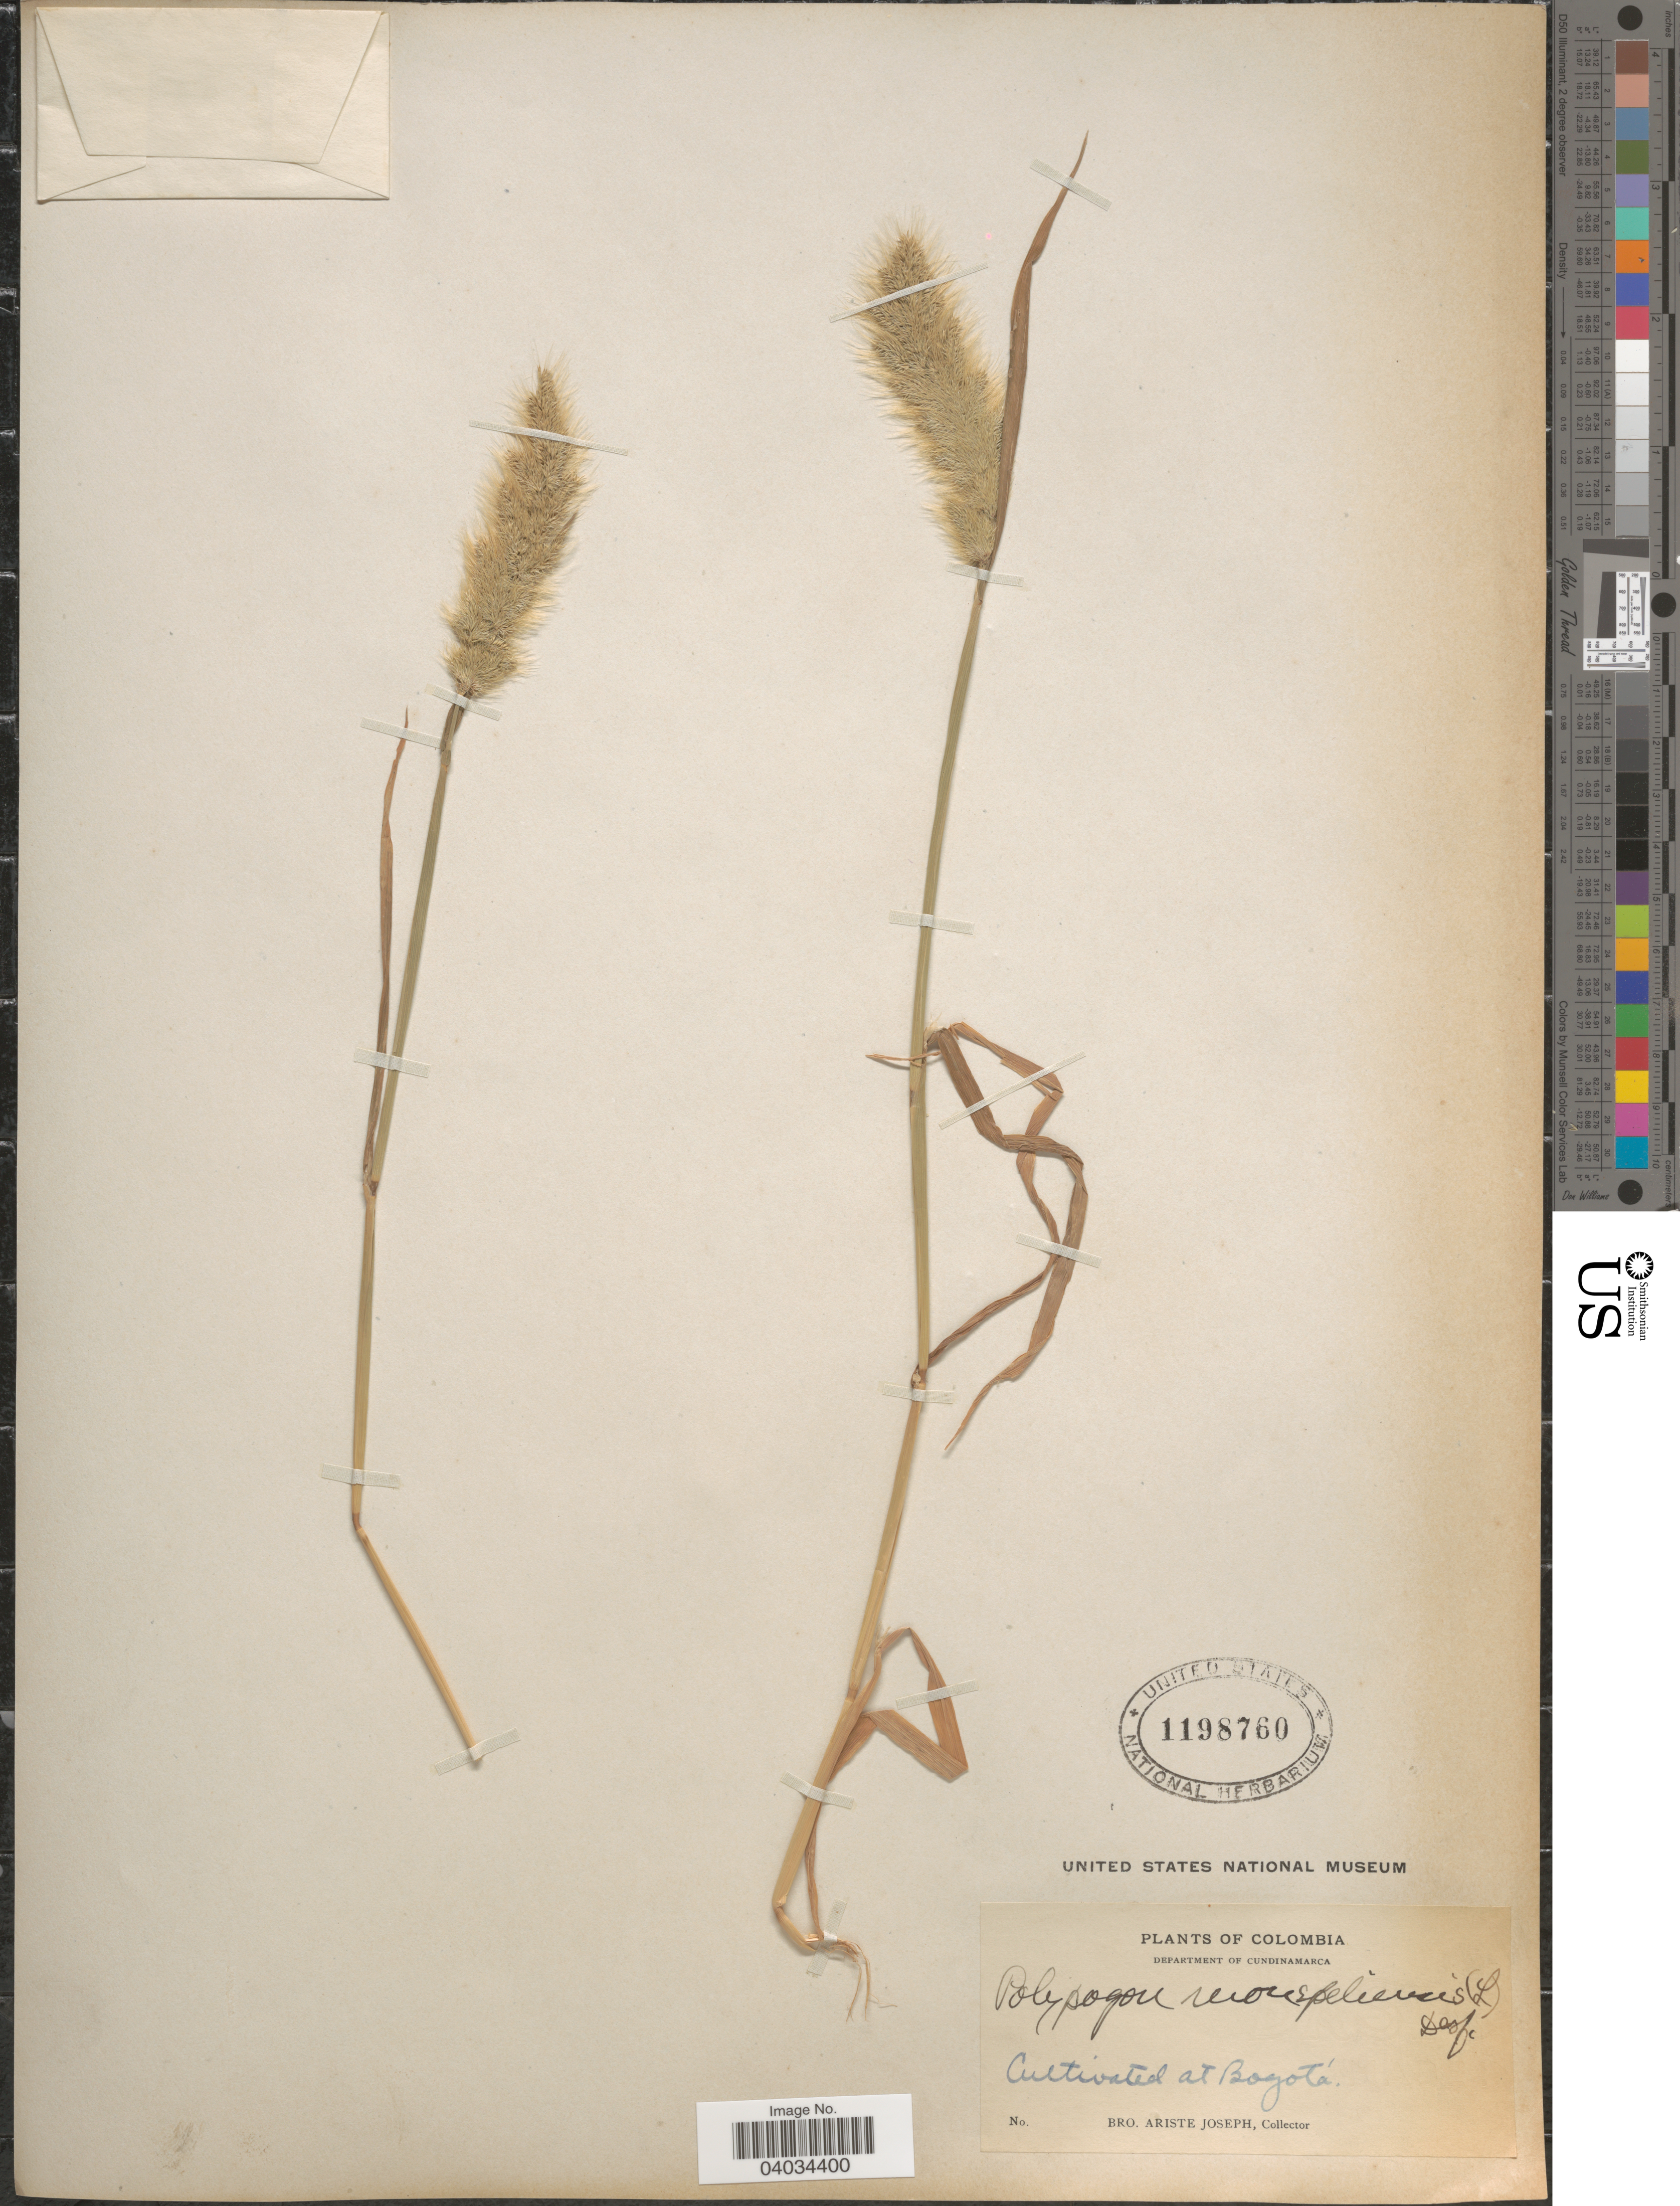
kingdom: Plantae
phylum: Tracheophyta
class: Liliopsida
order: Poales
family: Poaceae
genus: Polypogon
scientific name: Polypogon monspeliensis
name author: (L.) Desf.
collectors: Bro. Ariste-Joseph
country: Colombia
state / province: Cundinamarca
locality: Department of Cundinamarca. At Bogotá.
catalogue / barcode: US 1198760